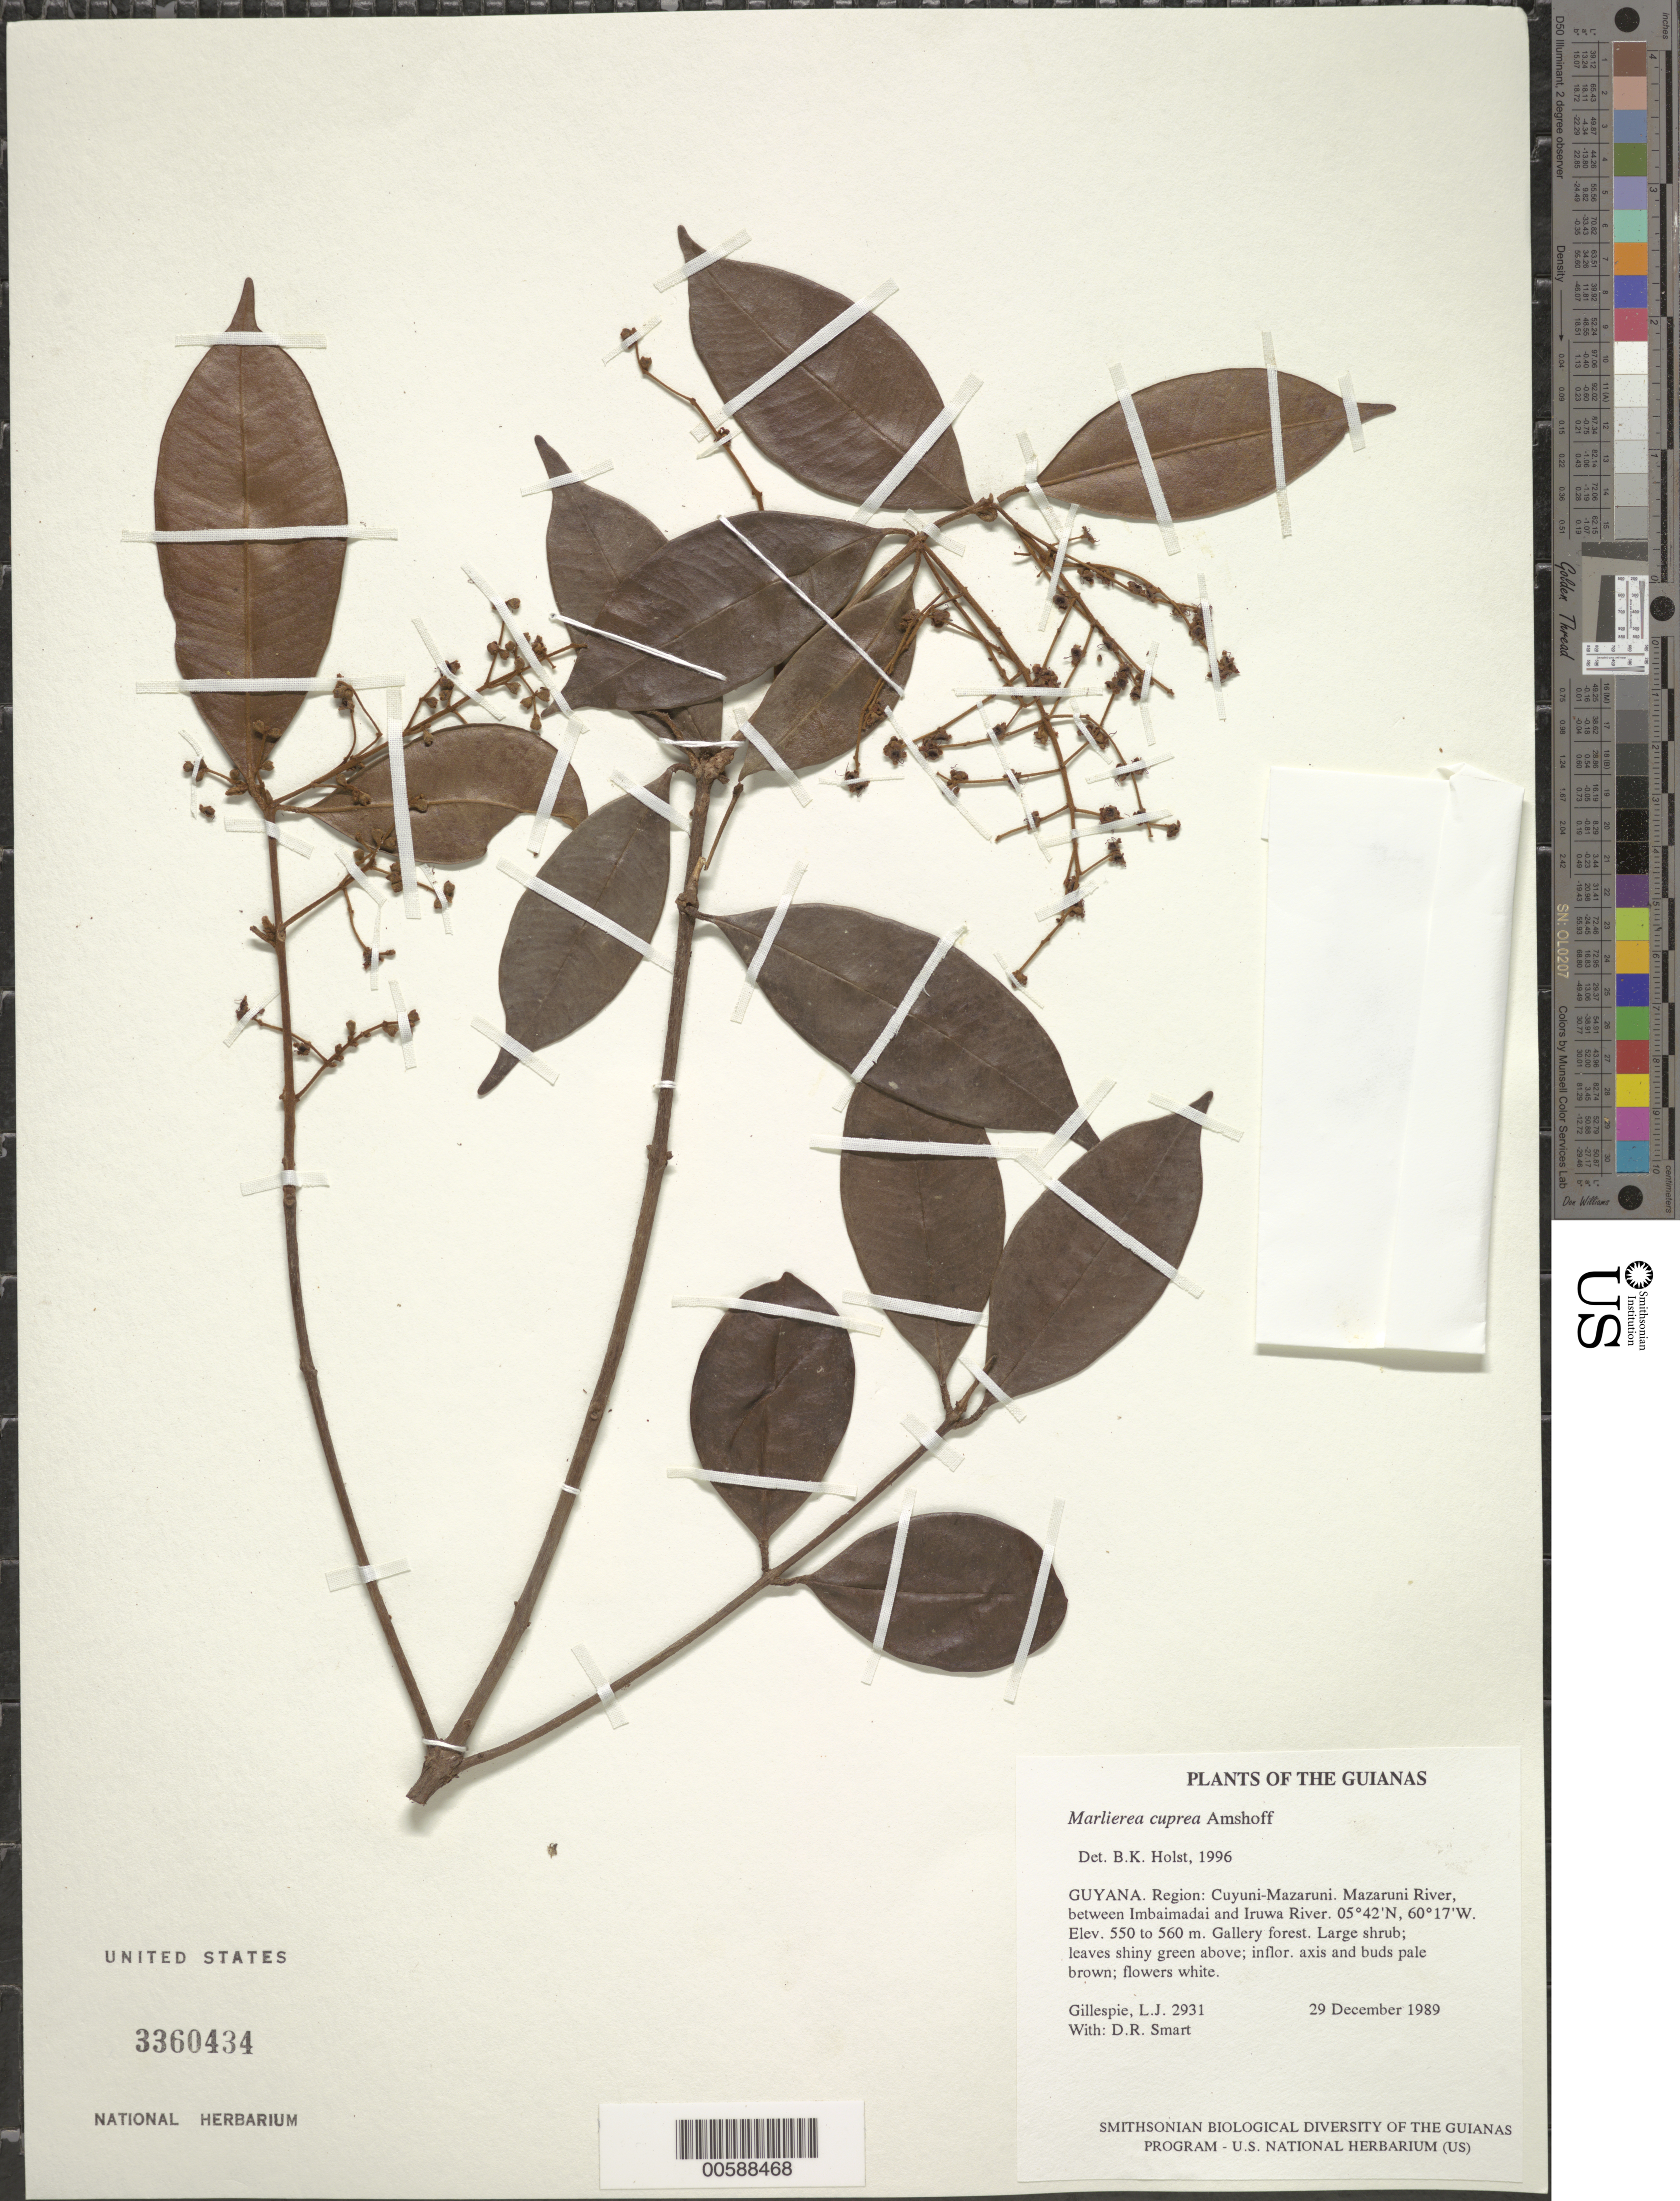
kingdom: Plantae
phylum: Tracheophyta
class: Magnoliopsida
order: Myrtales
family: Myrtaceae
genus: Myrcia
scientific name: Myrcia neocuprea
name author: E. Lucas & C.E. Wilson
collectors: L. J. Gillespie & D. R. Smart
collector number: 2931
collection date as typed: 29 December 1989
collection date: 1989-12-29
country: Guyana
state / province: Cuyuni-Mazaruni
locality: Mazaruni River, between Imbaimadai and Iruwa River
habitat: Gallery forest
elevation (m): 550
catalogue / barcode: US 3360434